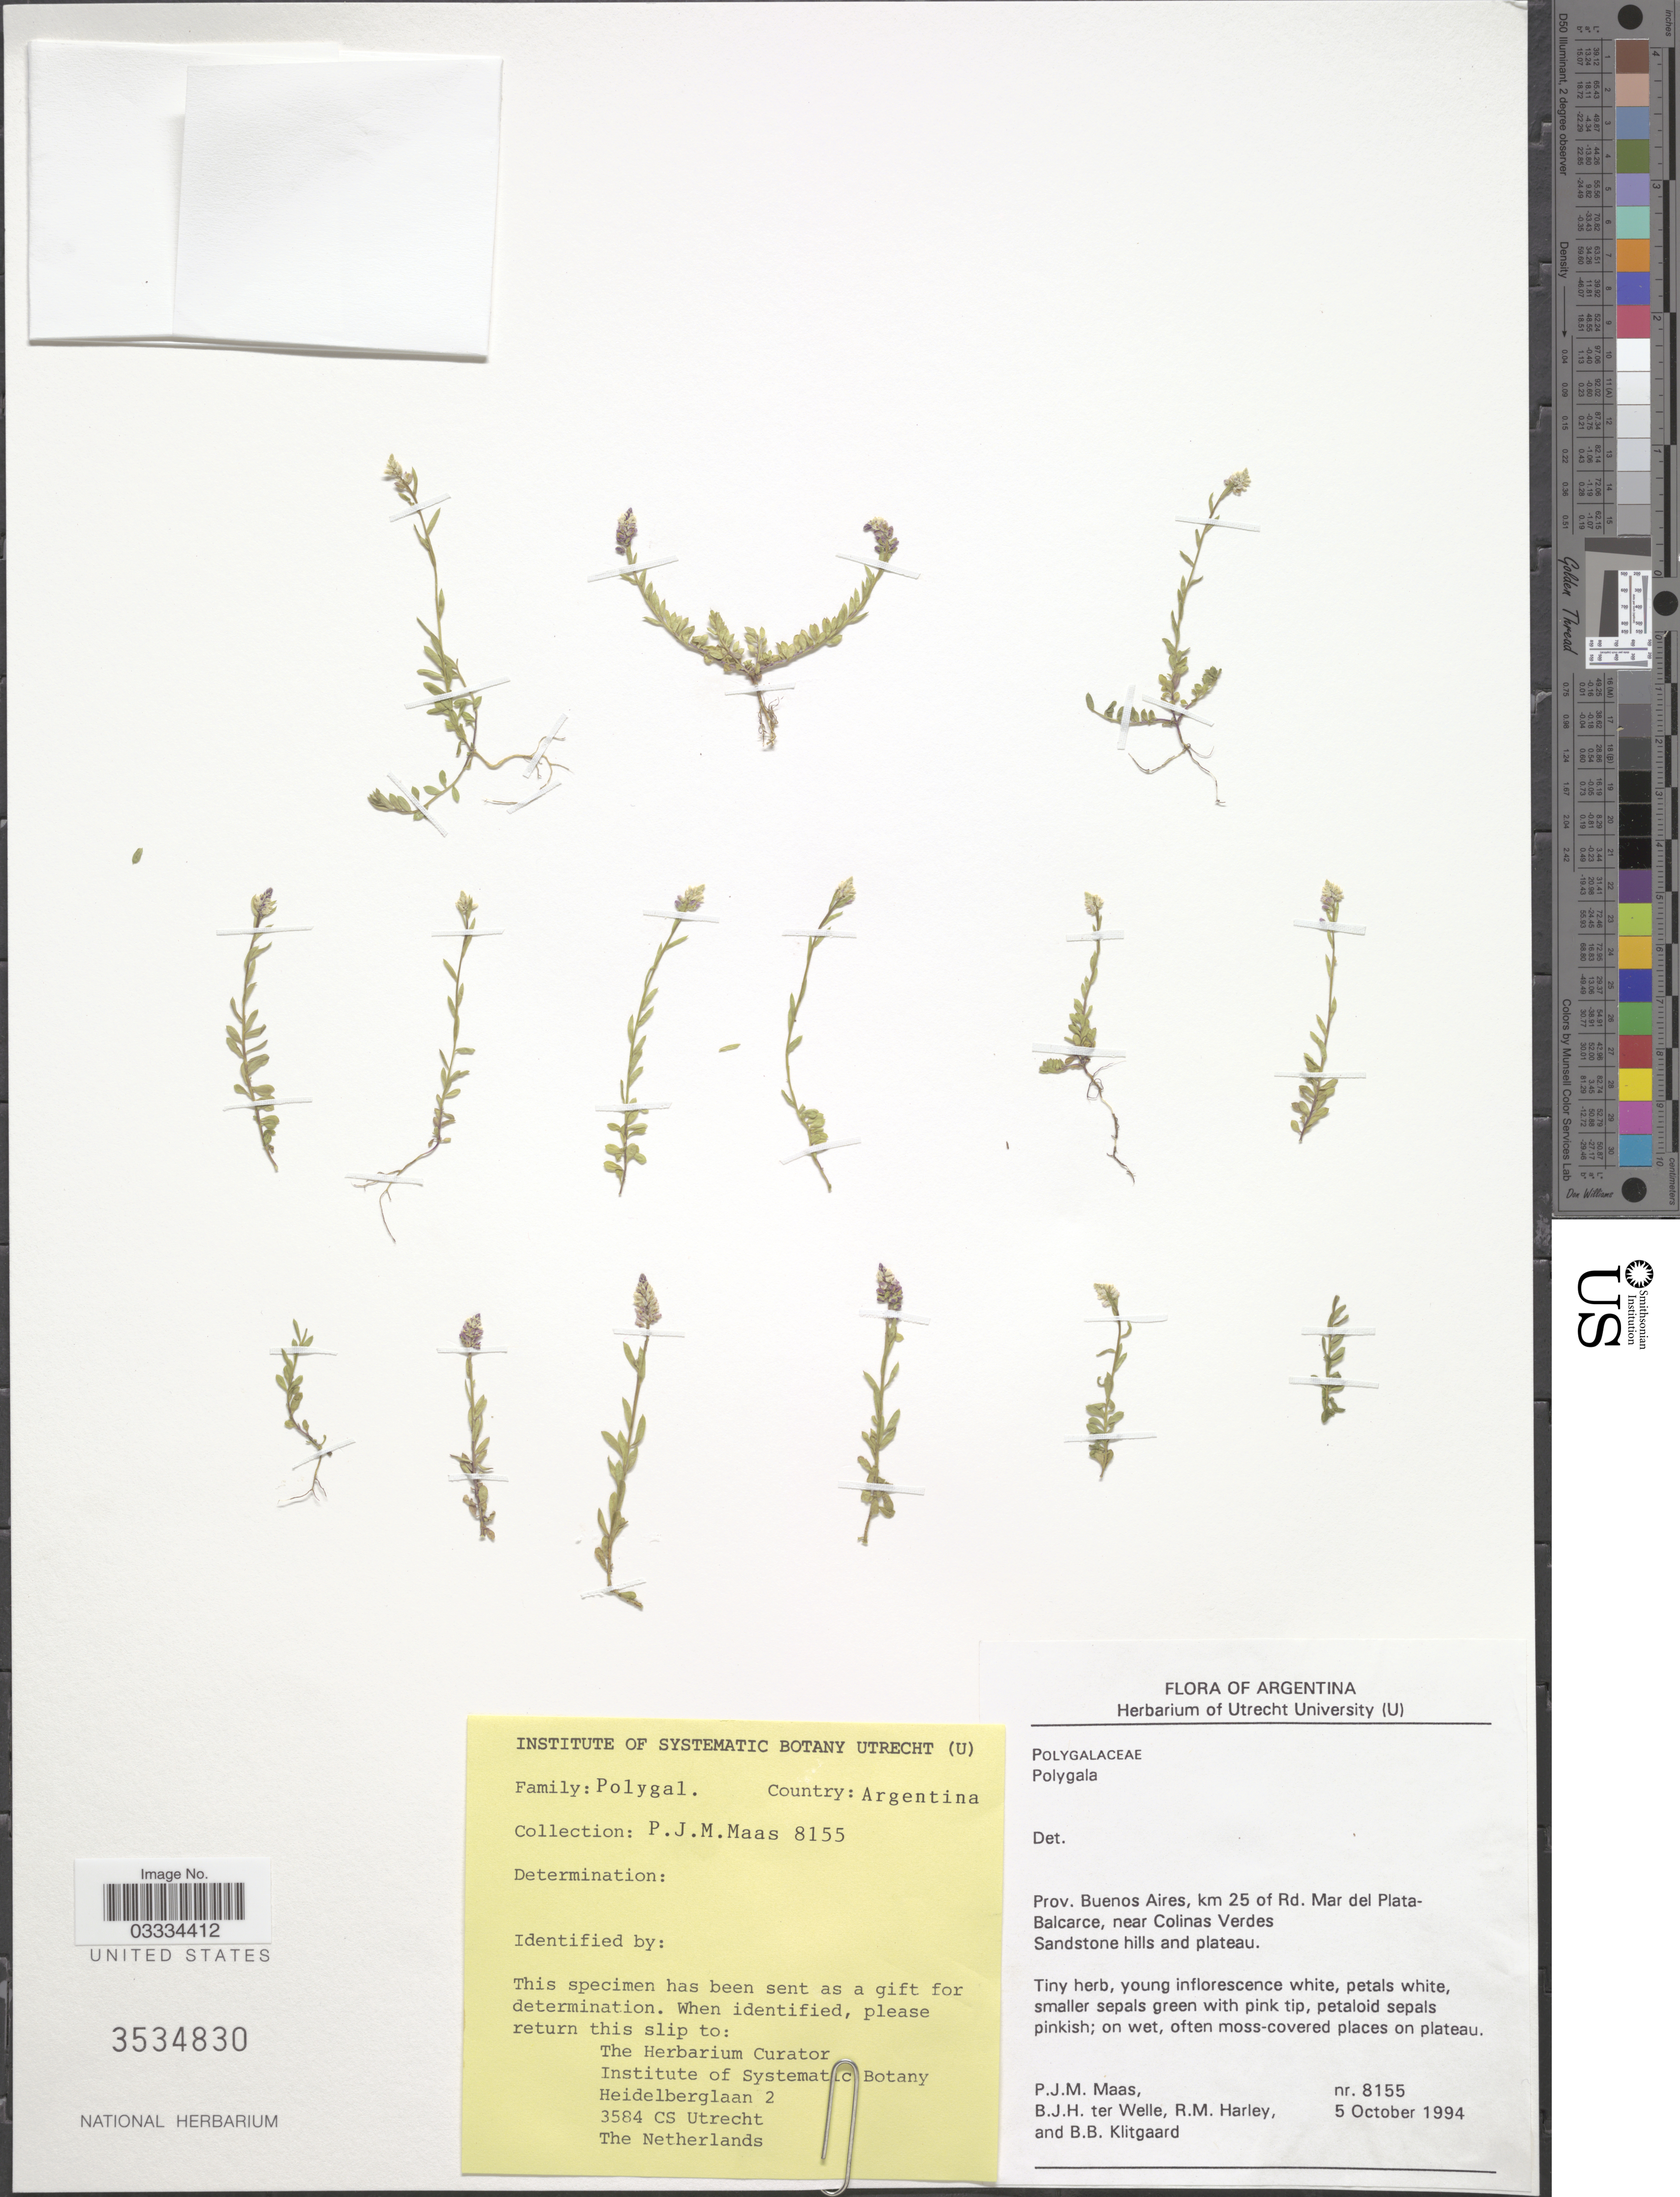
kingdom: Plantae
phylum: Tracheophyta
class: Magnoliopsida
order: Fabales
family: Polygalaceae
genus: Polygala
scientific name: Polygala sp.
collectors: P. Maas, B. Welle, R. M. Harley & B. B. Klitgaard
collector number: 8155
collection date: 1994-10-05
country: Argentina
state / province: Buenos Aires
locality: Km 25 of Rd. Mar del Plata-Balcarce, near Colinas Verdes. Sandstone hills and plateau.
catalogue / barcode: US 3534830